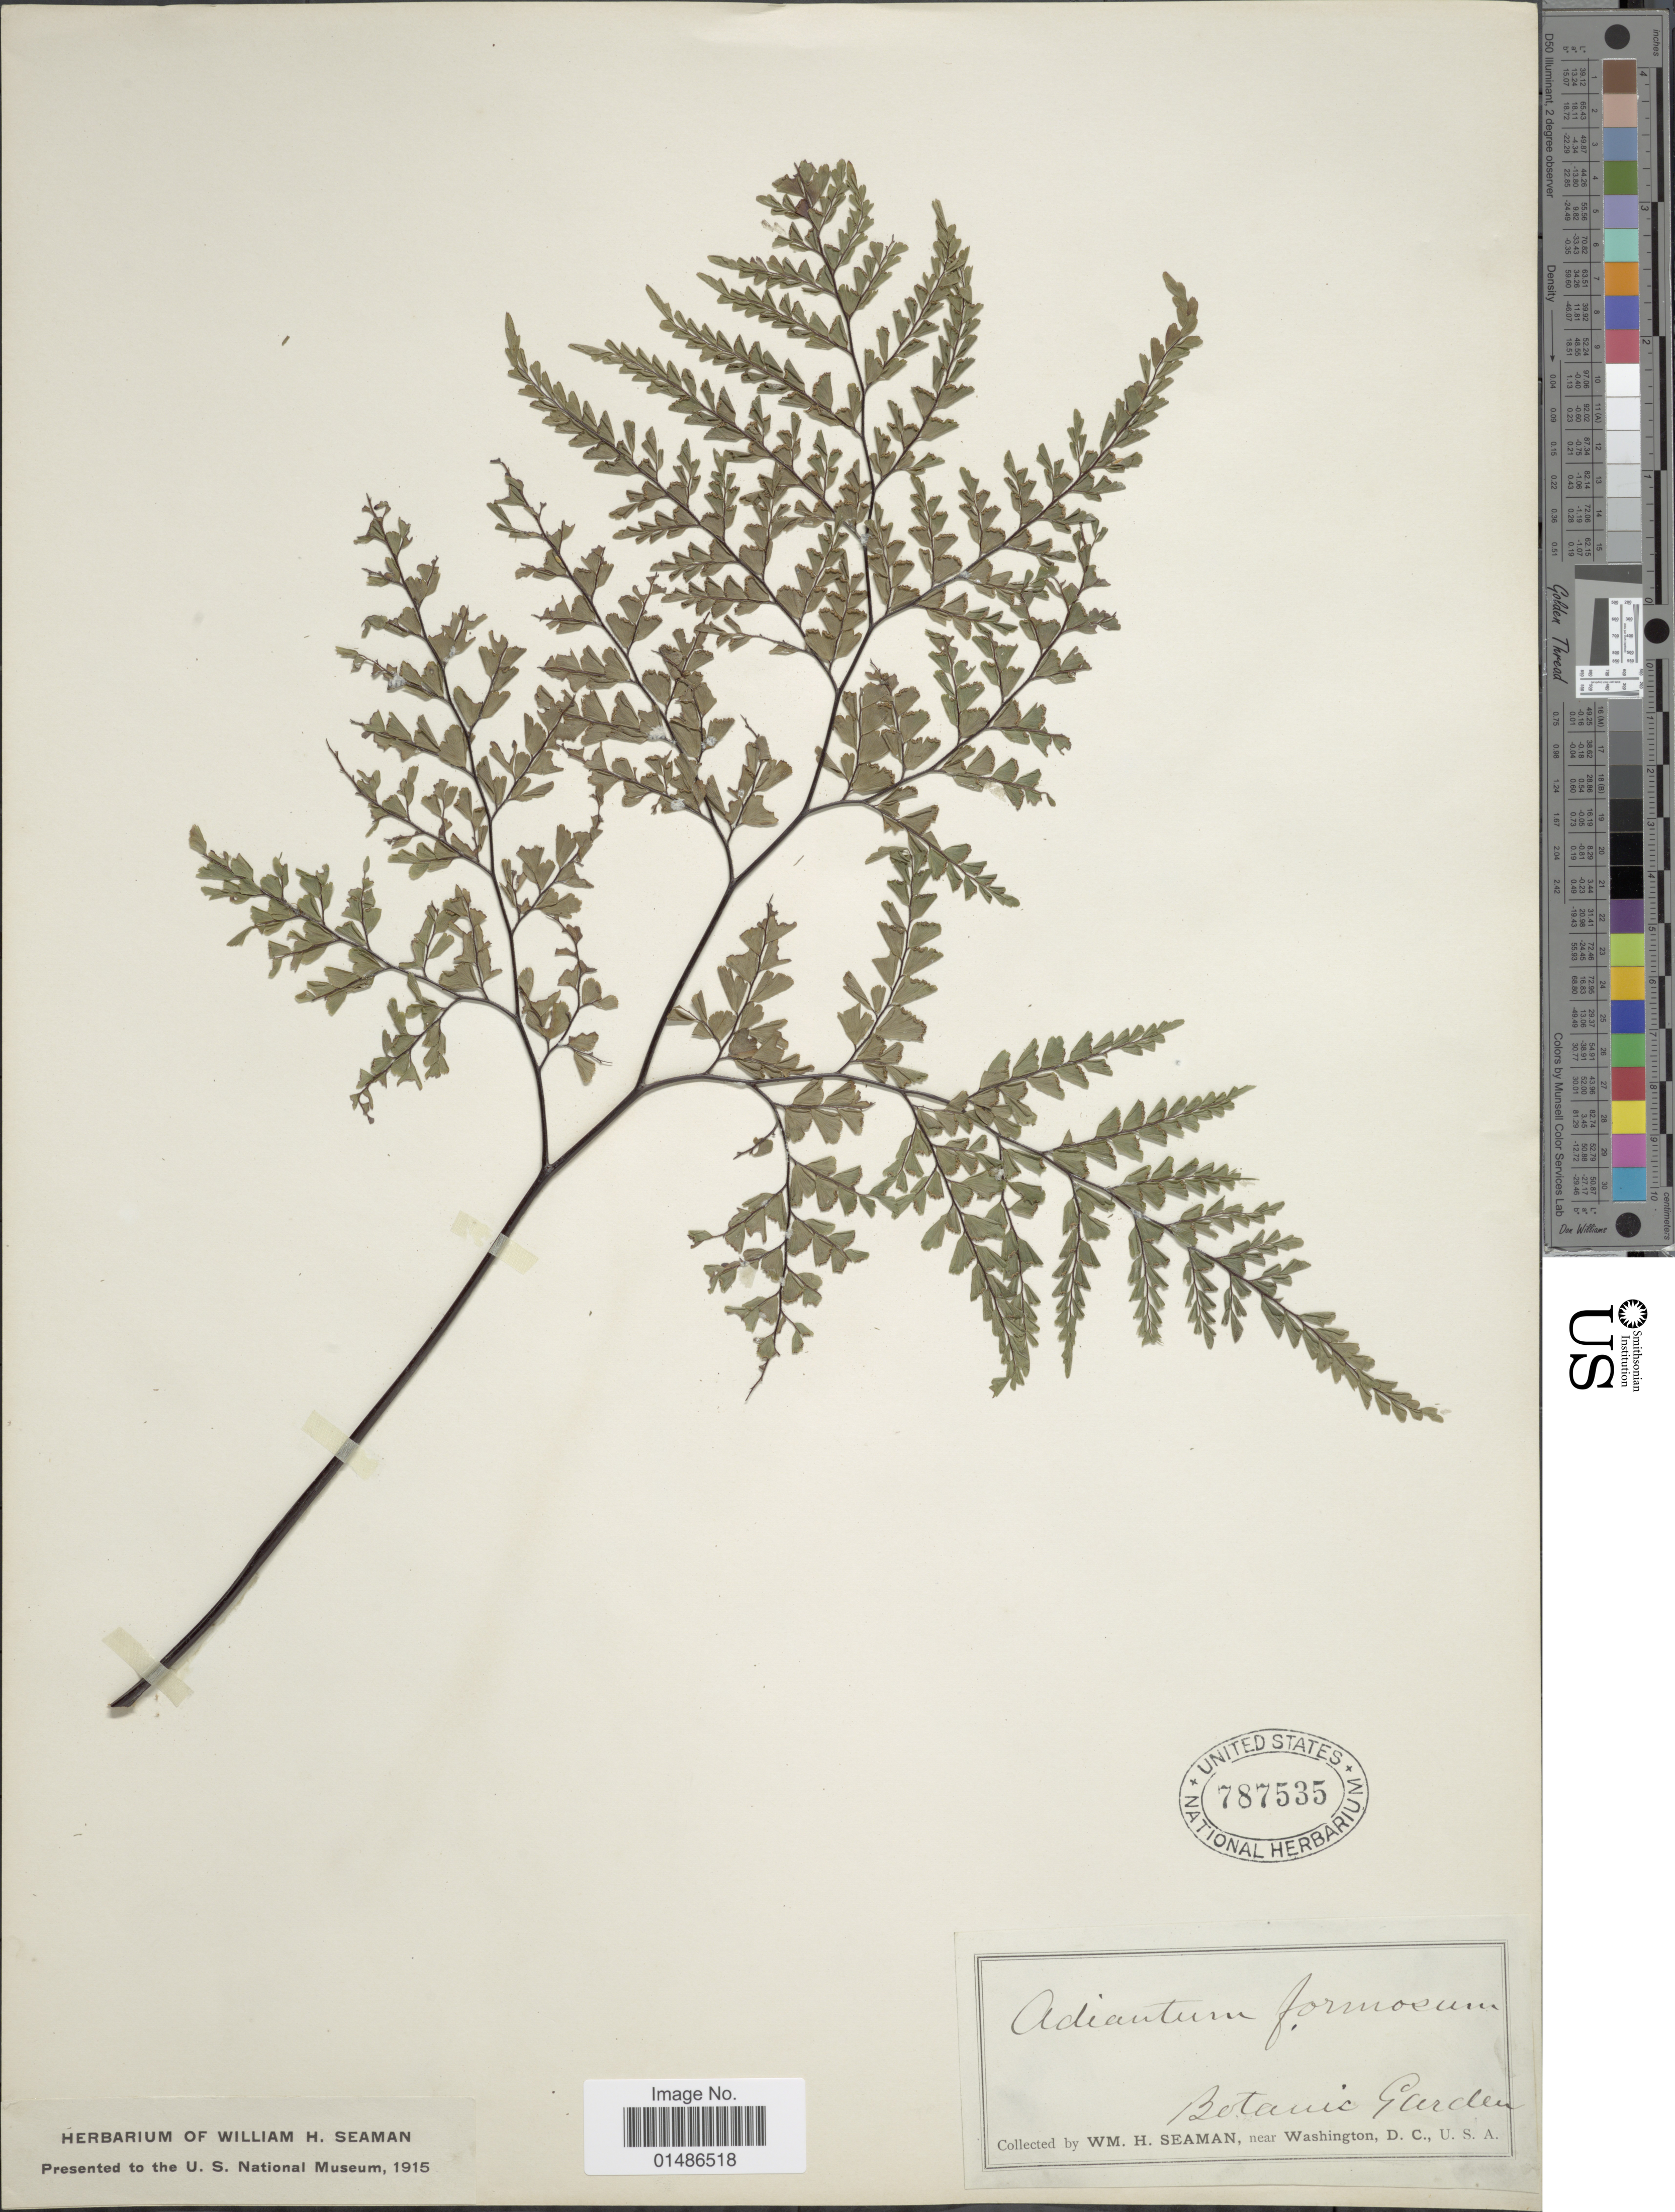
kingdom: Plantae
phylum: Tracheophyta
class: Polypodiopsida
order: Polypodiales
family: Pteridaceae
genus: Adiantum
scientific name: Adiantum formosum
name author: R. Br.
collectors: W. Seaman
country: United States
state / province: District Of Columbia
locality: Botanic Garden.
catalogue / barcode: US 787535